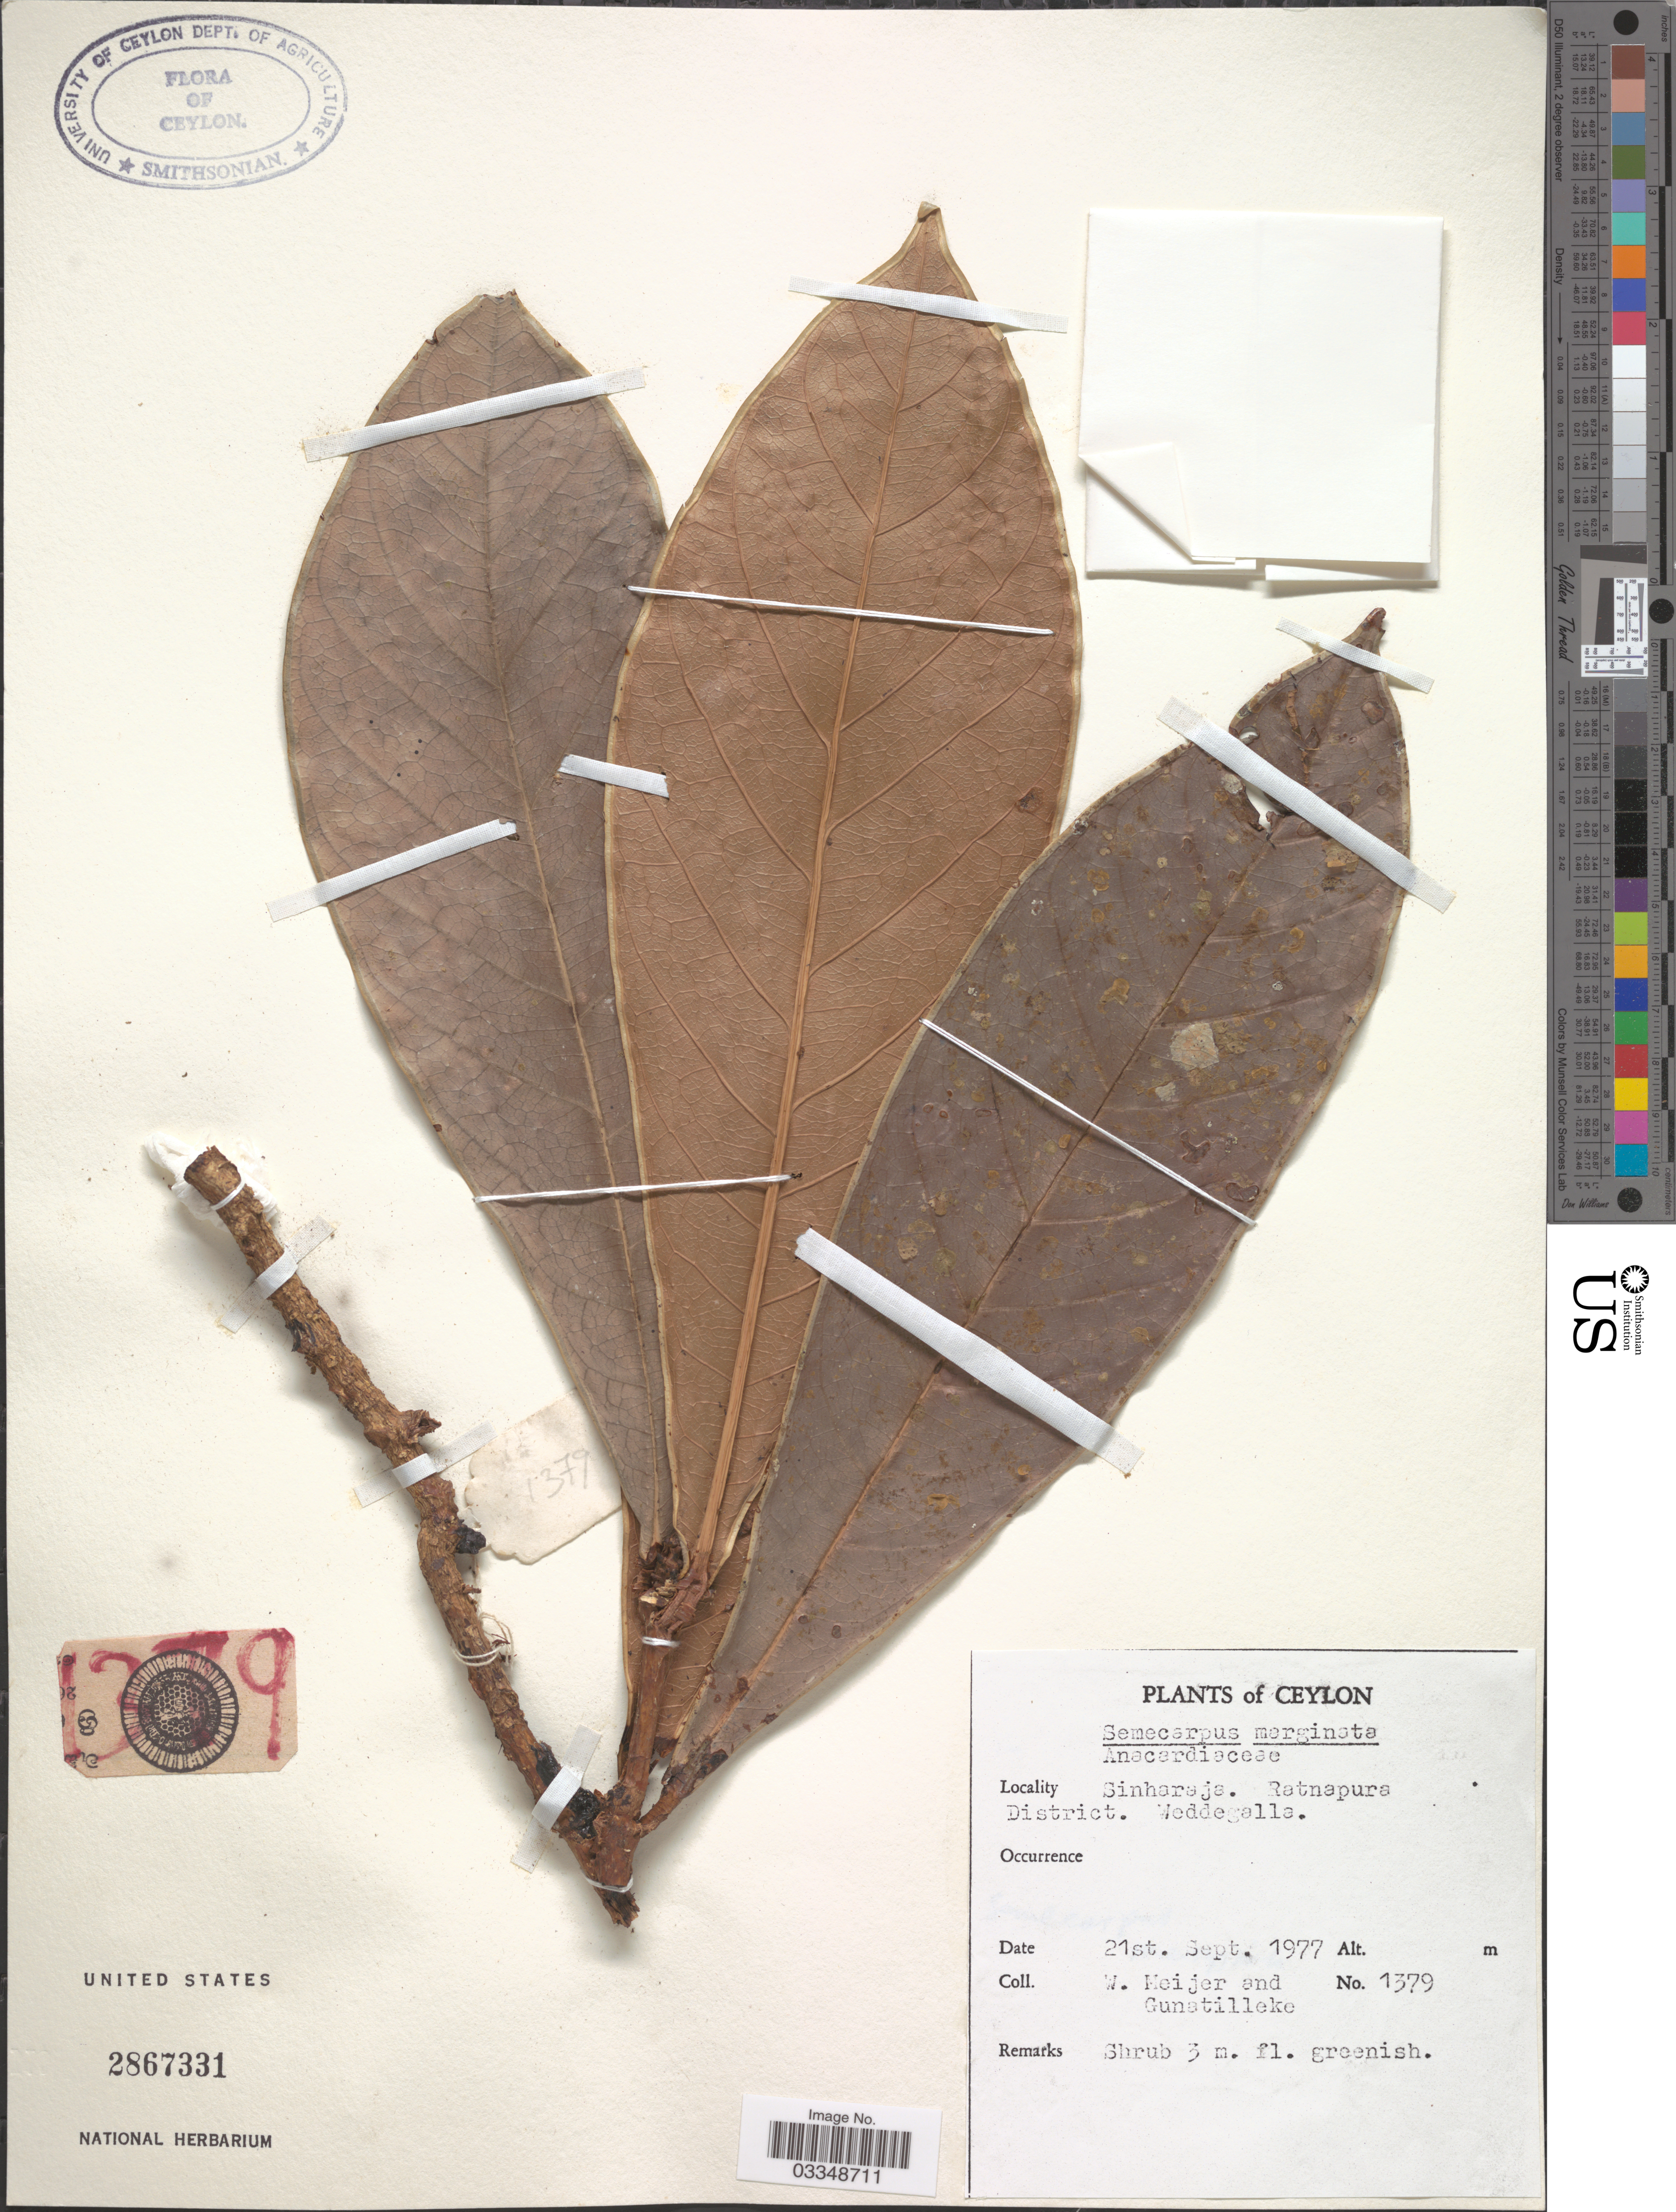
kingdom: Plantae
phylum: Tracheophyta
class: Magnoliopsida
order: Sapindales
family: Anacardiaceae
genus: Semecarpus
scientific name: Semecarpus marginatus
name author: Thwaites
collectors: W. Meijer & -- Gunatilleke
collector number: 1379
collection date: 1977-09-21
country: Sri Lanka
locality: Ceylon. Sinharaja. Ratnapura District. Weddegalla.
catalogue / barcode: US 2867331